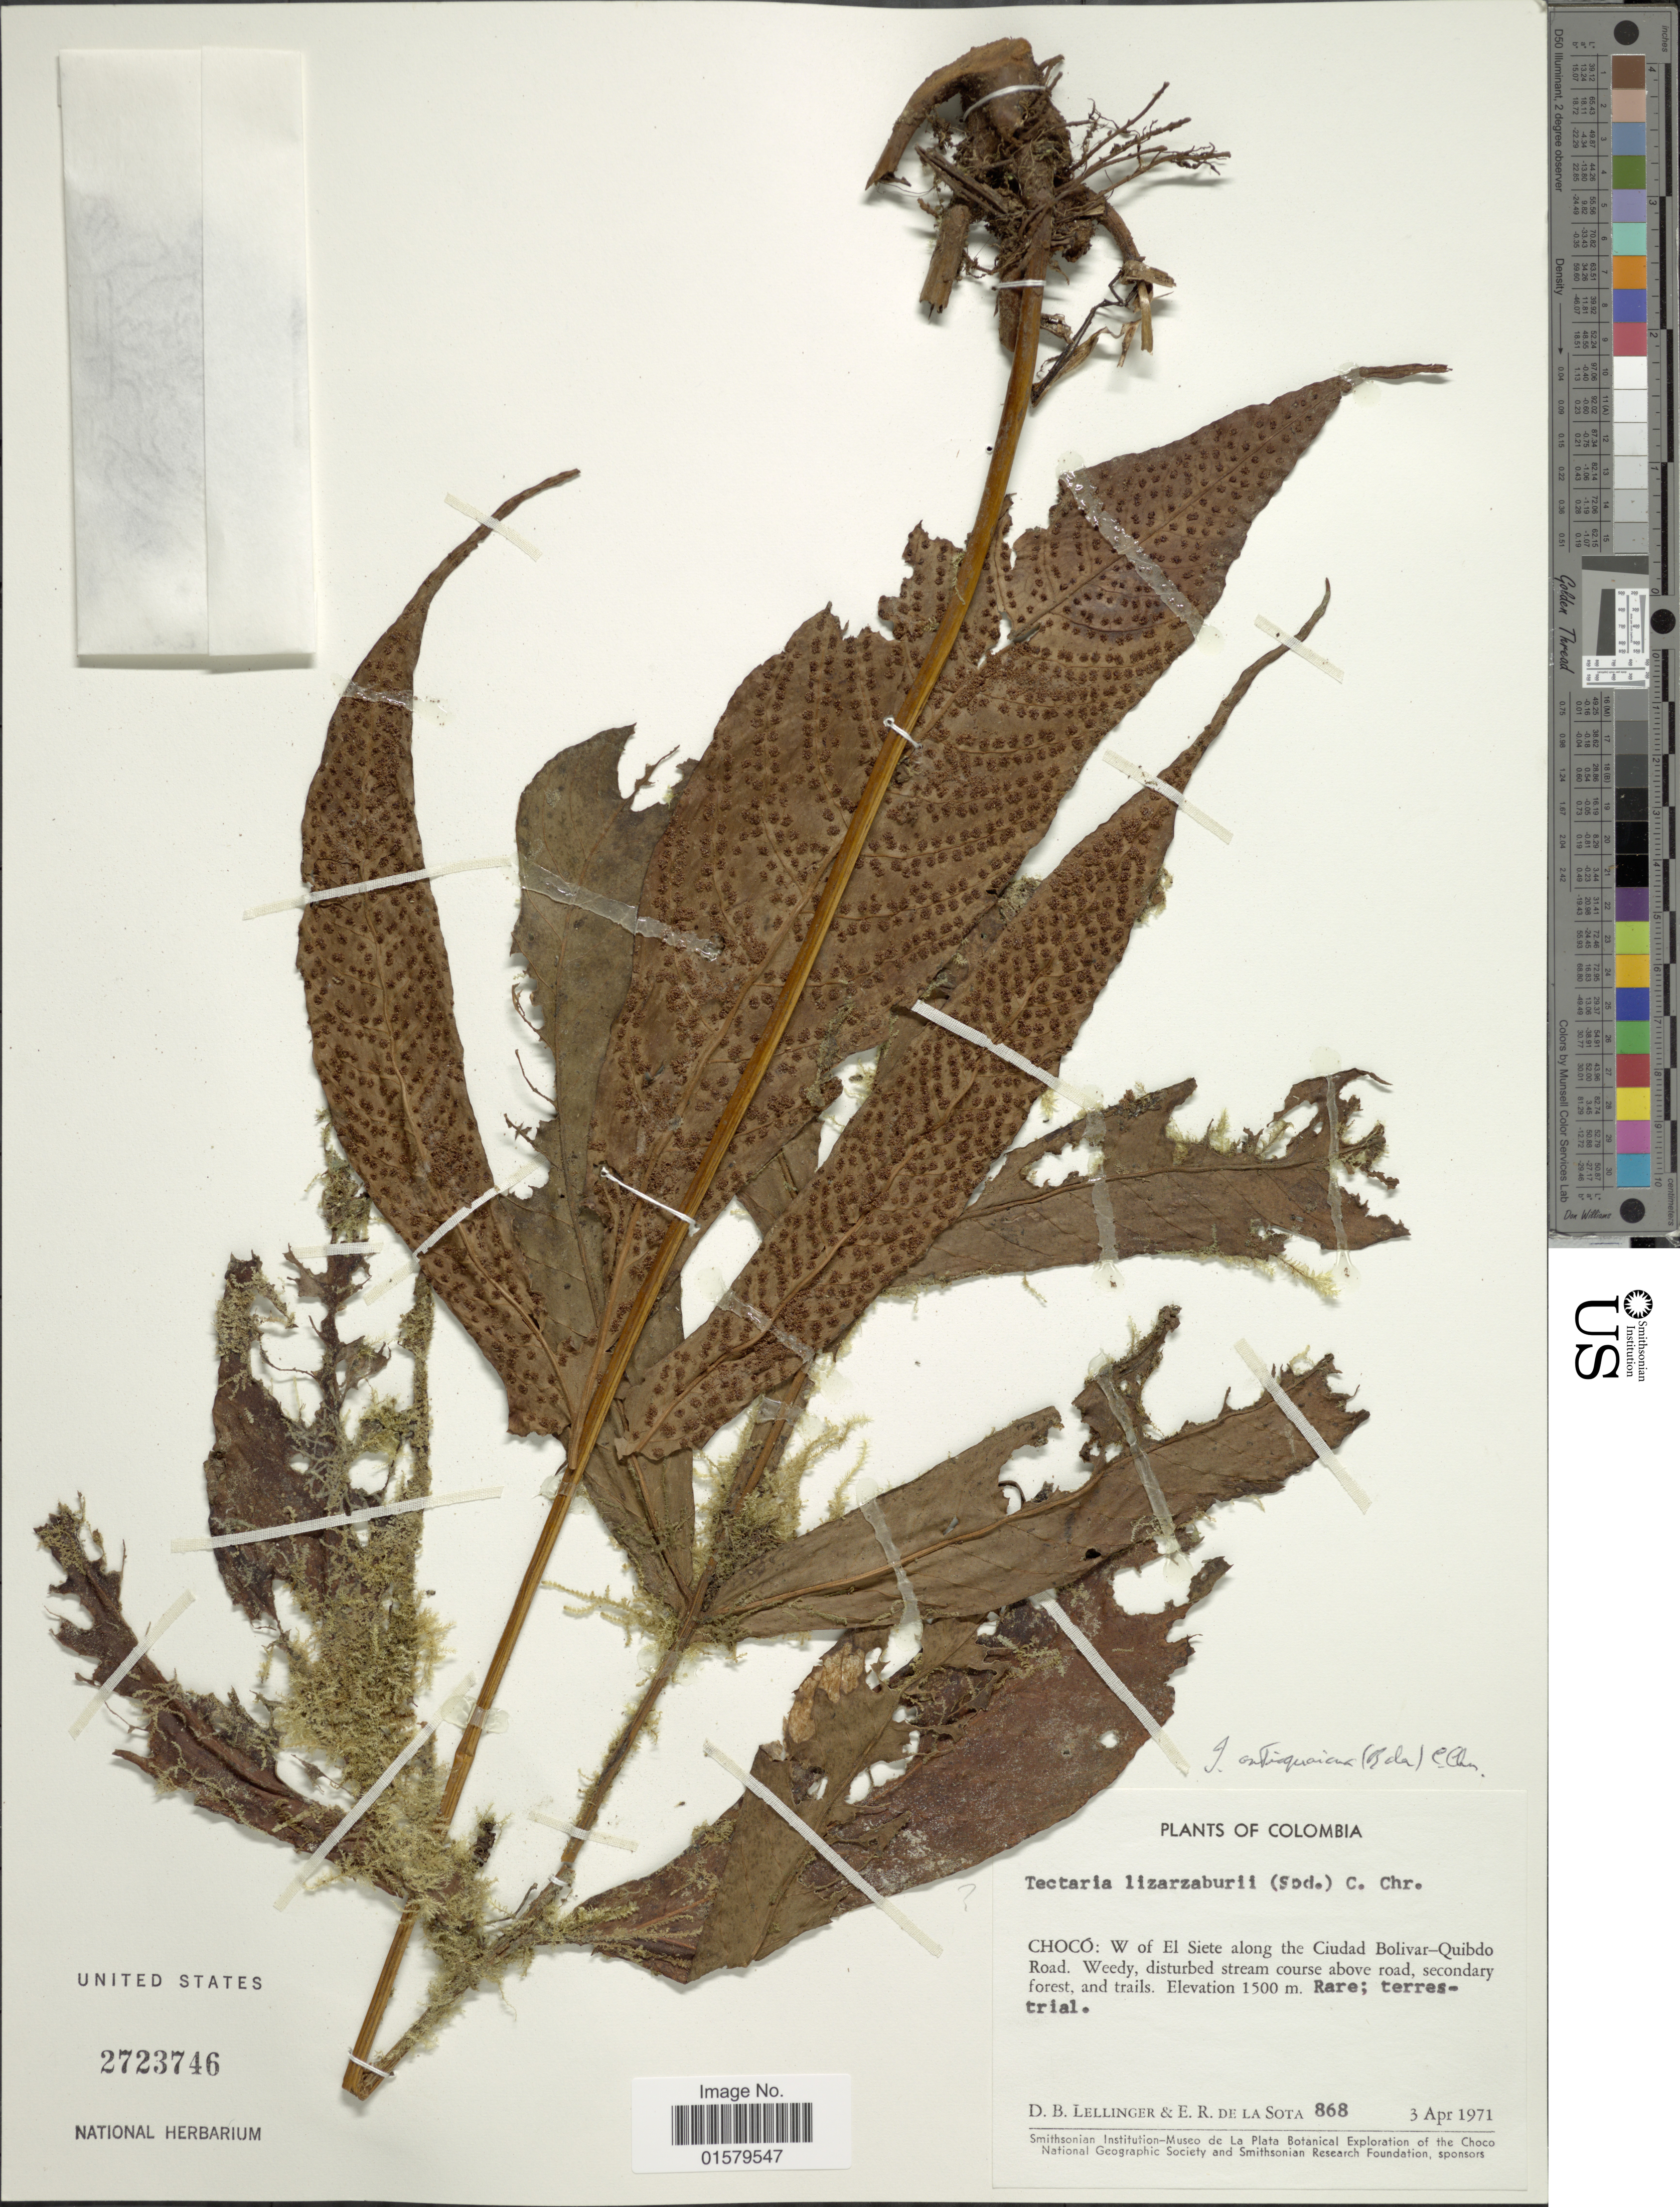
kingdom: Plantae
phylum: Tracheophyta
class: Polypodiopsida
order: Polypodiales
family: Tectariaceae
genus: Tectaria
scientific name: Tectaria antioquiana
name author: (Baker) C. Chr.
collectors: D. B. Lellinger & E. R. de la Sota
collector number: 868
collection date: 1971-04-03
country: Colombia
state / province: Chocó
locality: W of El Siete along the Ciudad Bolivar - Quibdo Road. Weedy, disturbed stream course above road, secondary forest, and trails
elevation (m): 1500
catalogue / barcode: US 2723746